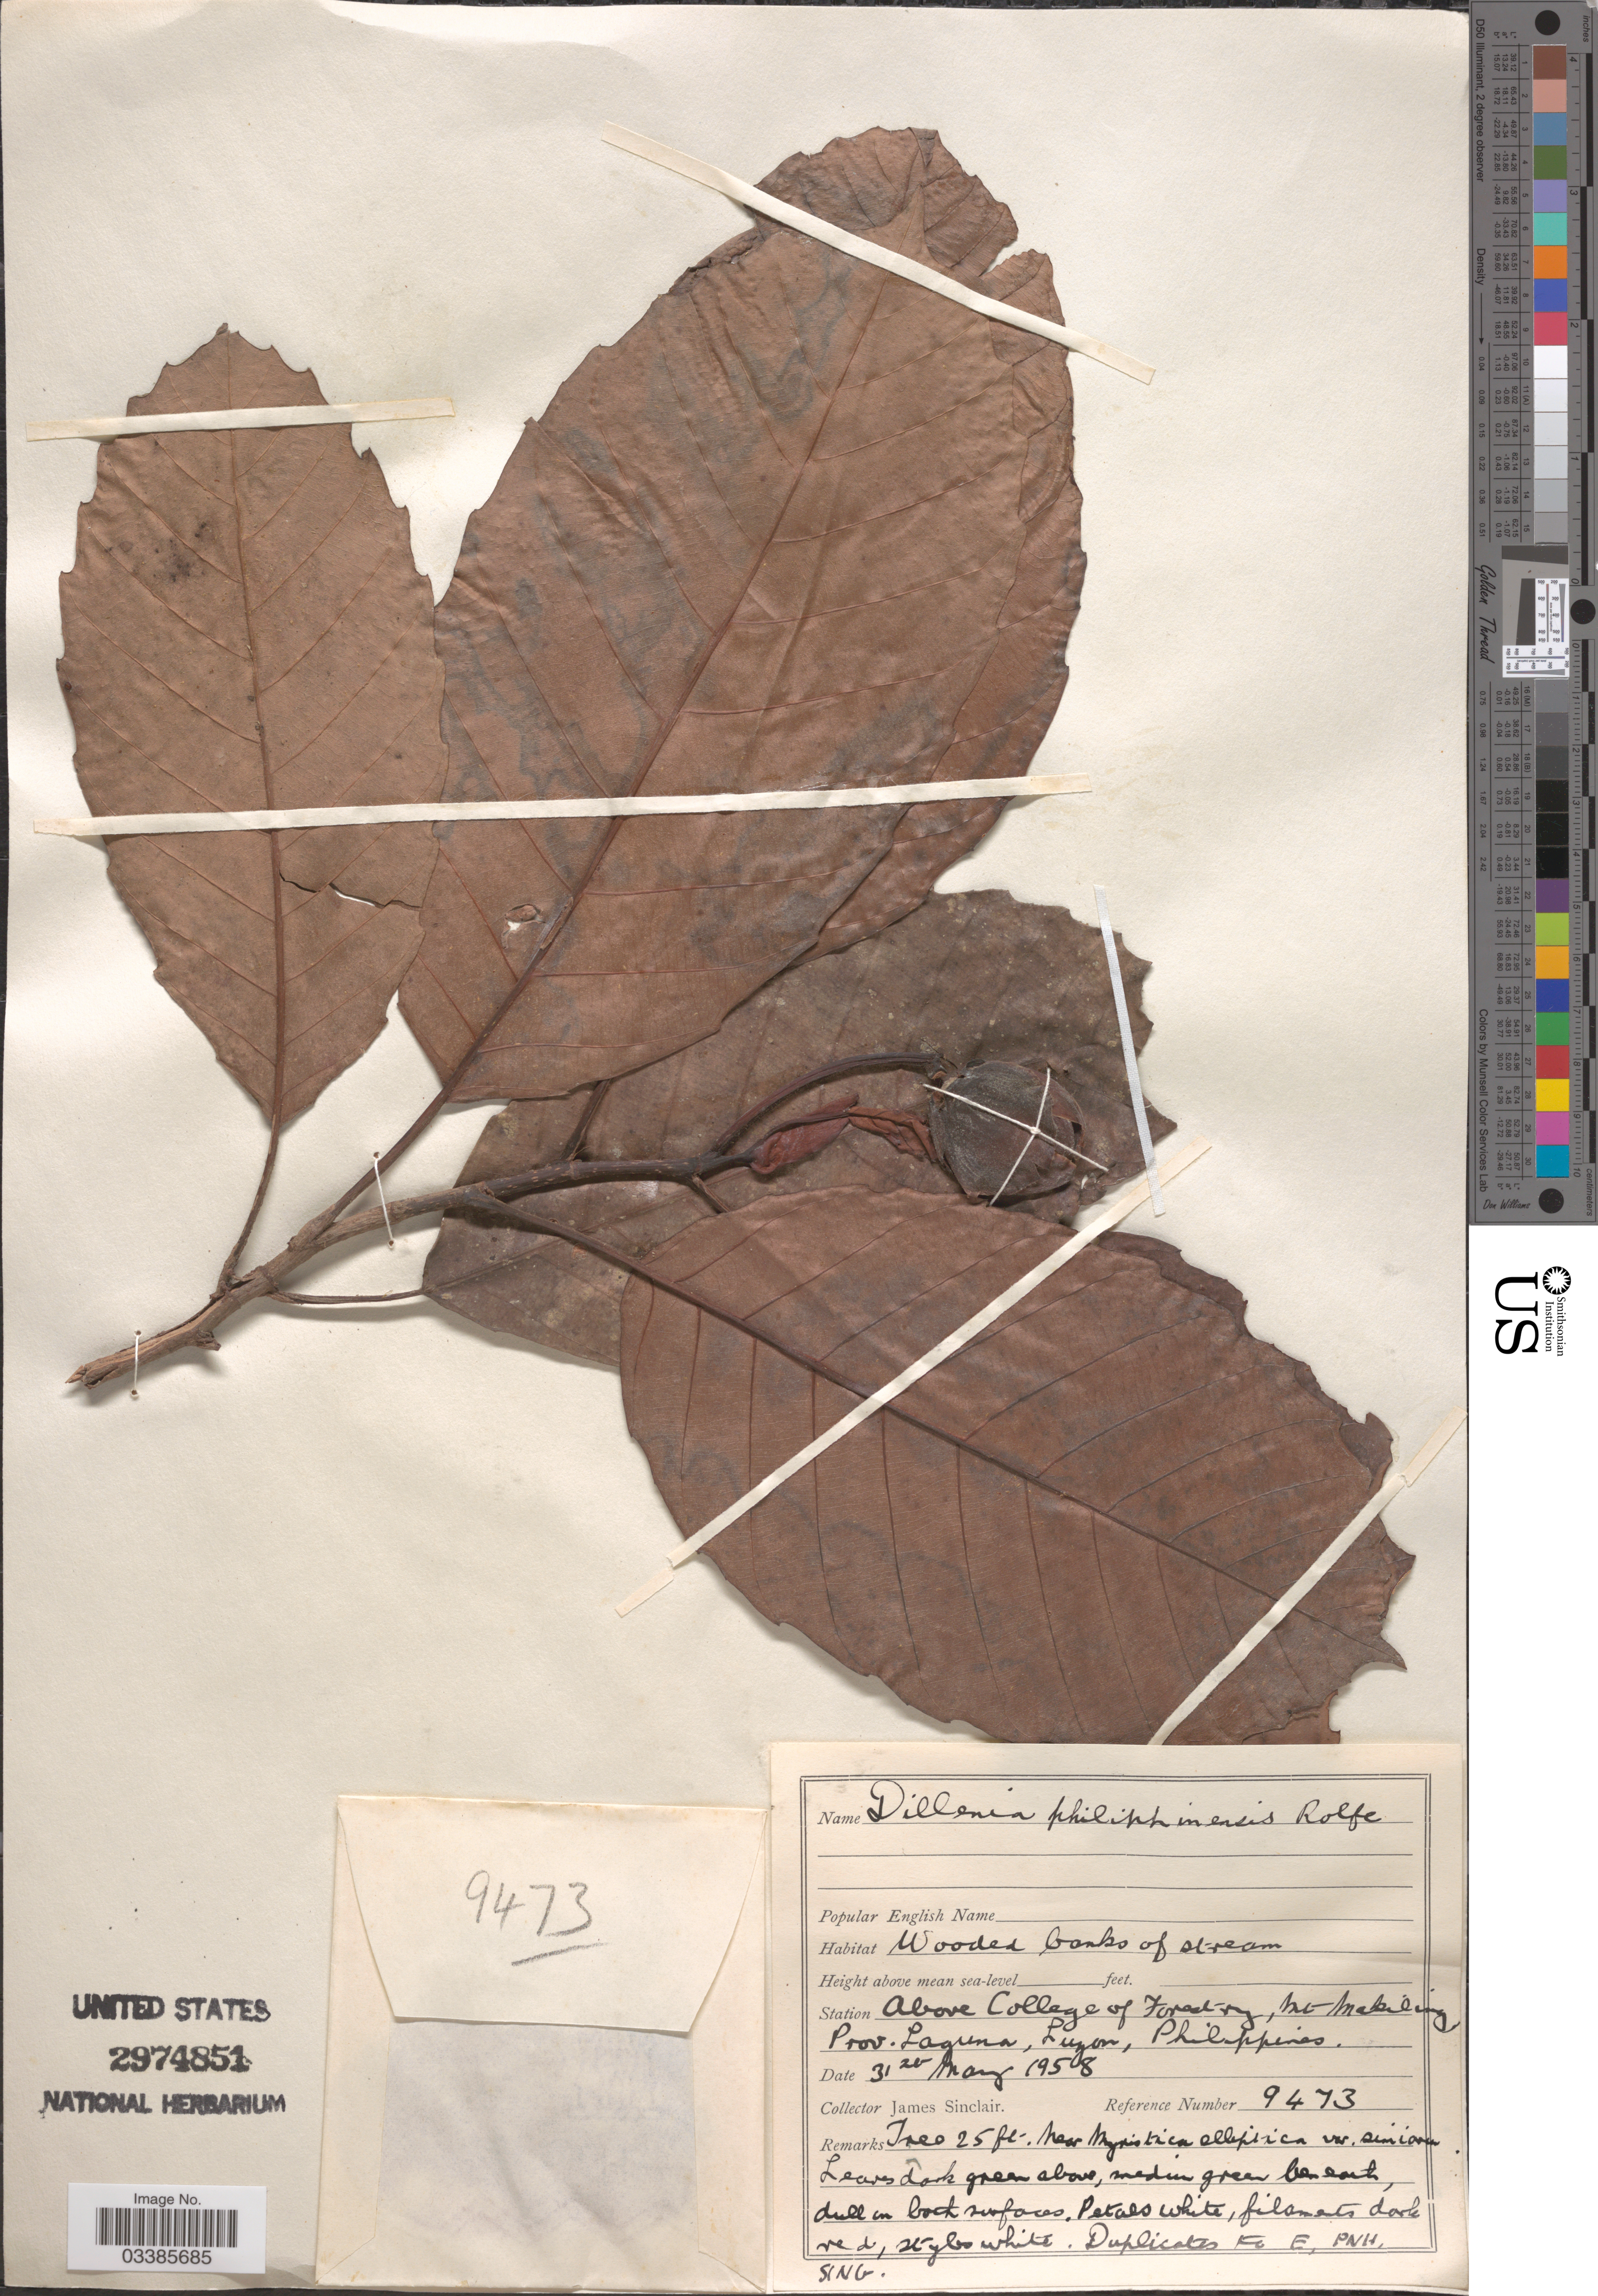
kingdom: Plantae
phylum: Tracheophyta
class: Magnoliopsida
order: Dilleniales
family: Dilleniaceae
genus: Dillenia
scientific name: Dillenia philippinensis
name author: Rolfe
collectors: J. Sinclair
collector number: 9473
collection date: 1958-05-31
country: Philippines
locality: Station Above College of Forestry, Mt Makiling, Prov. Laguna, Luzon.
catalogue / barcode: US 2974851